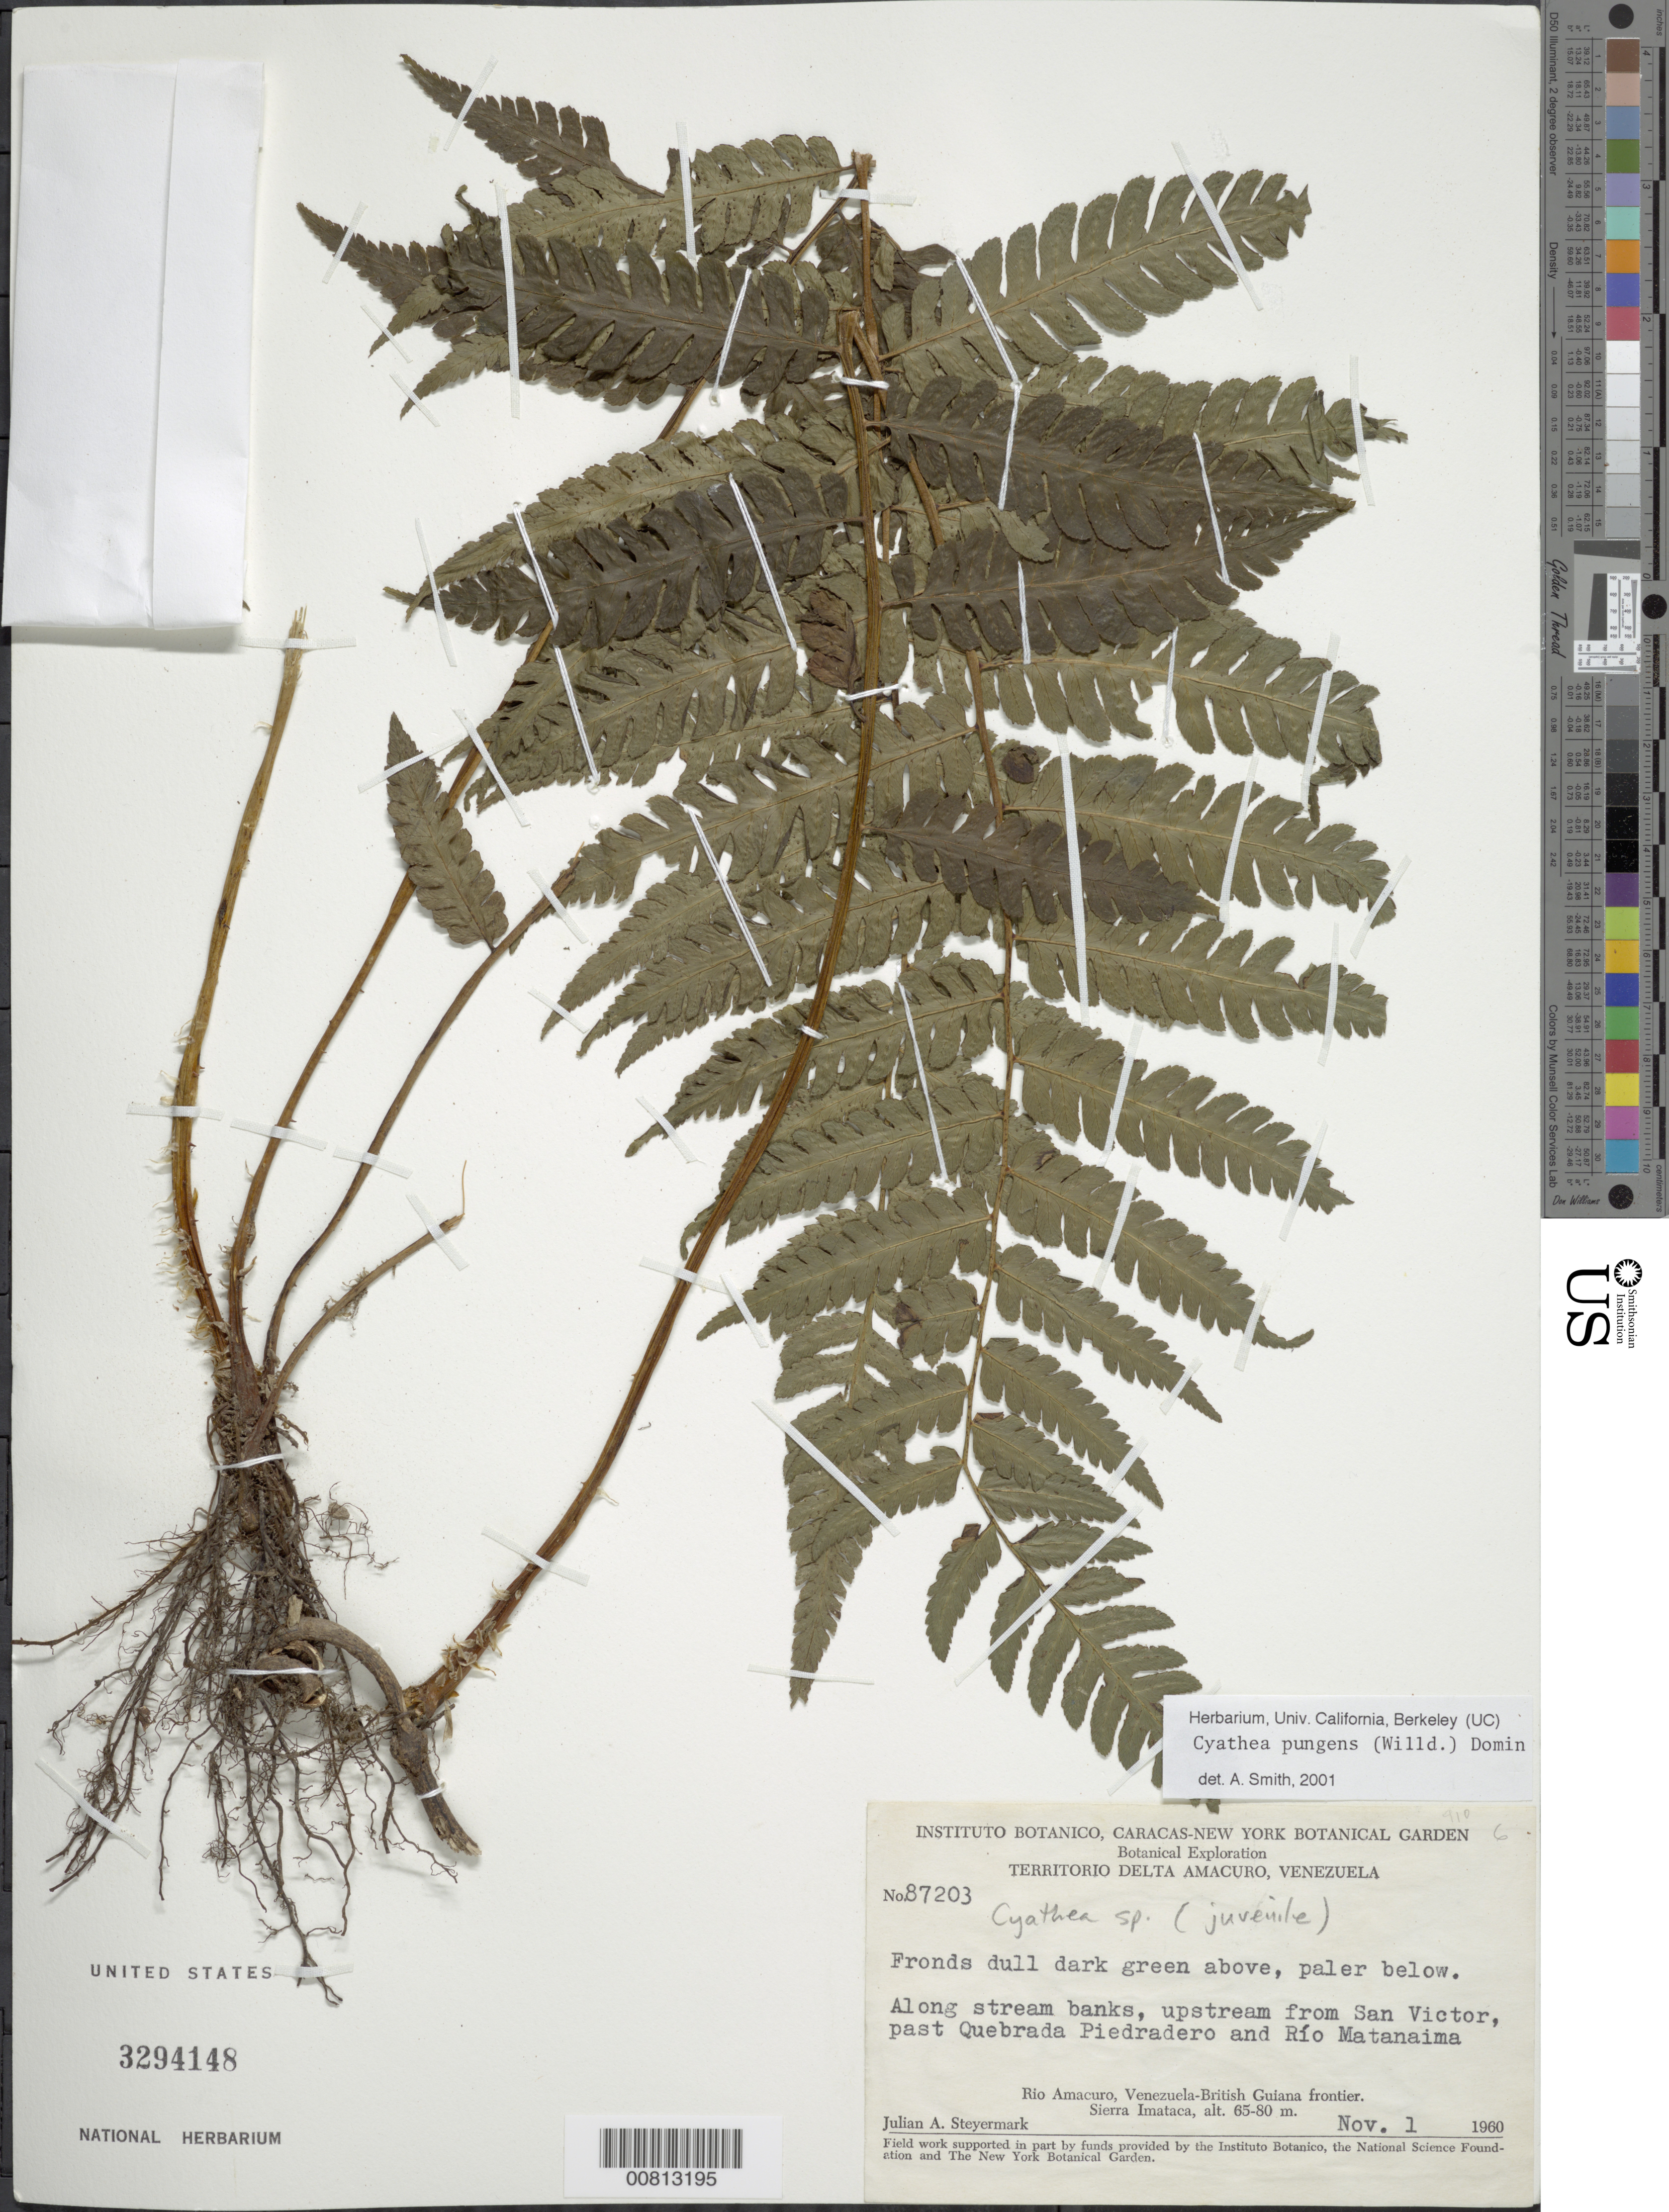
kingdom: Plantae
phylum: Tracheophyta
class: Polypodiopsida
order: Cyatheales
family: Cyatheaceae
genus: Cyathea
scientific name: Cyathea pungens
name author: (Willd.) Domin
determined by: Smith, A.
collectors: J. Steyermark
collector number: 87203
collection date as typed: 1-Nov-60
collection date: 1960-11-01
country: Venezuela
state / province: Delta Amacuro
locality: Río Amacuro, Venezuela-British Guiana frontier, Sierra Imataca; upstream from San Victor, past Quebrada Piedradero and Río Matanaima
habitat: Along stream banks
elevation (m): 65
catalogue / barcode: US 3294148